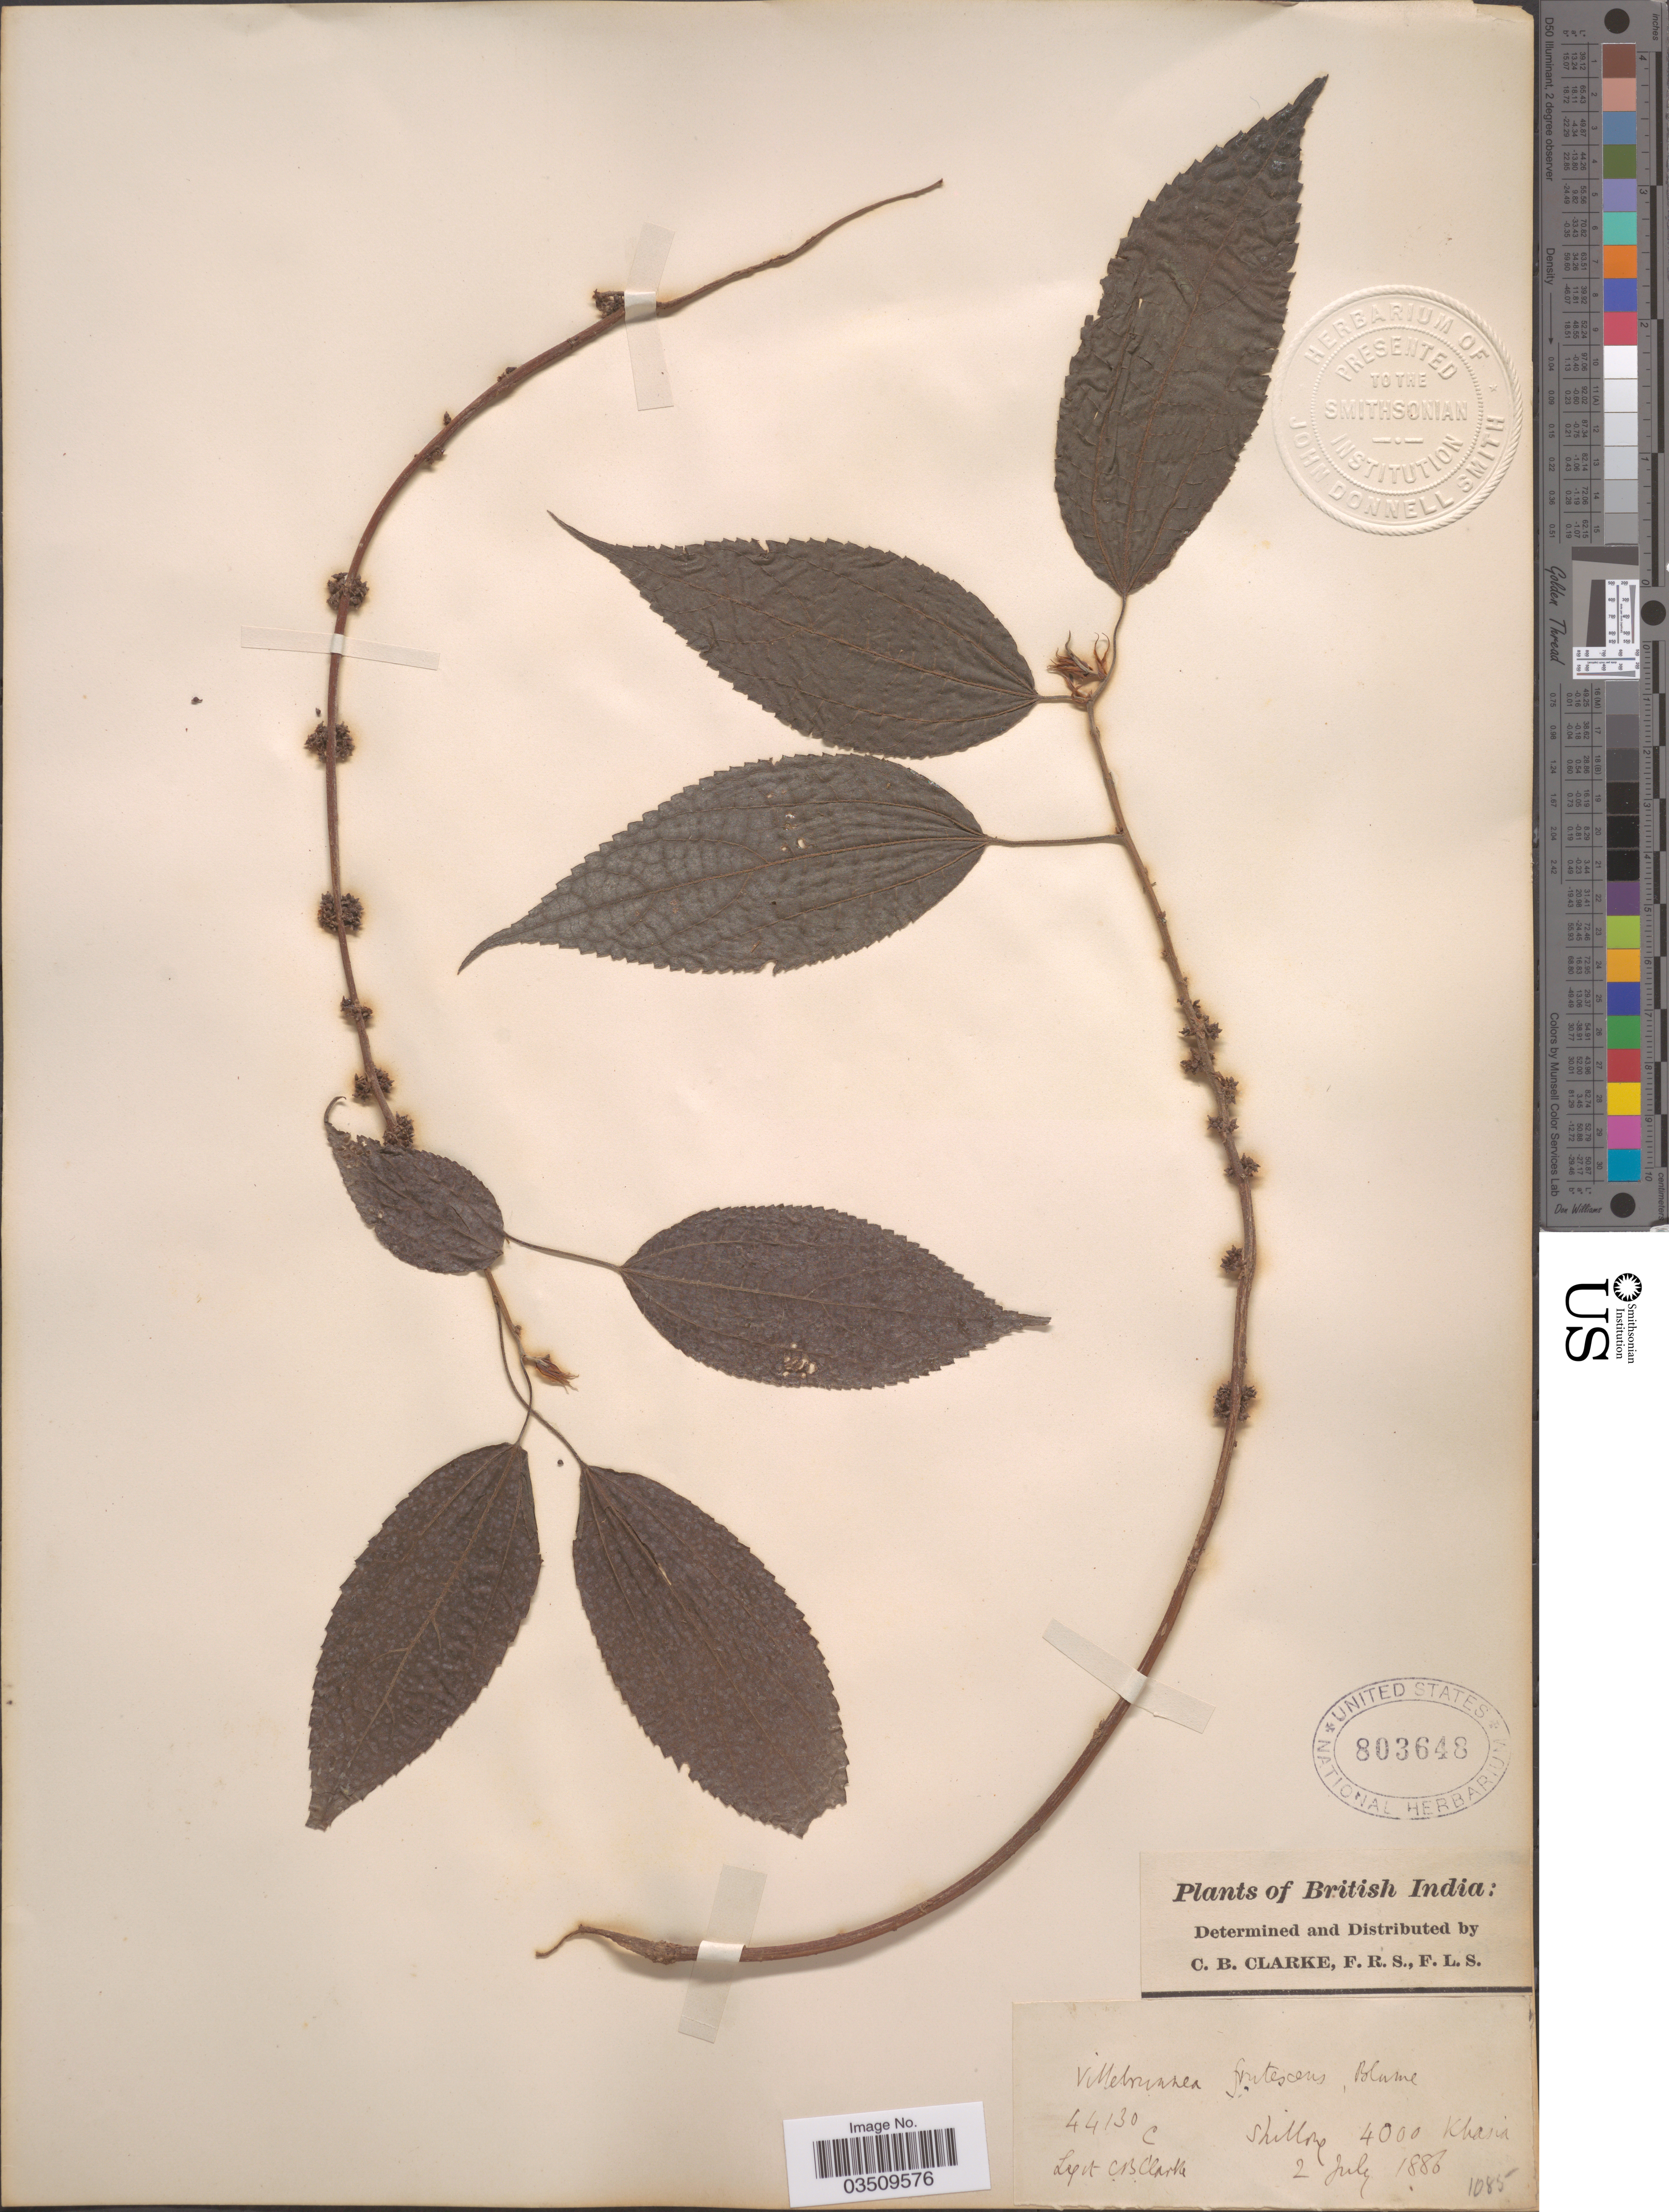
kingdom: Plantae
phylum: Tracheophyta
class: Magnoliopsida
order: Rosales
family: Urticaceae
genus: Oreocnide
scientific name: Oreocnide frutescens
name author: (Thunb.) Miq.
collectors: C. B. Clarke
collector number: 44130C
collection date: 1886-07-02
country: India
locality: British India. Shillong, Khasia.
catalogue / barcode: US 803648